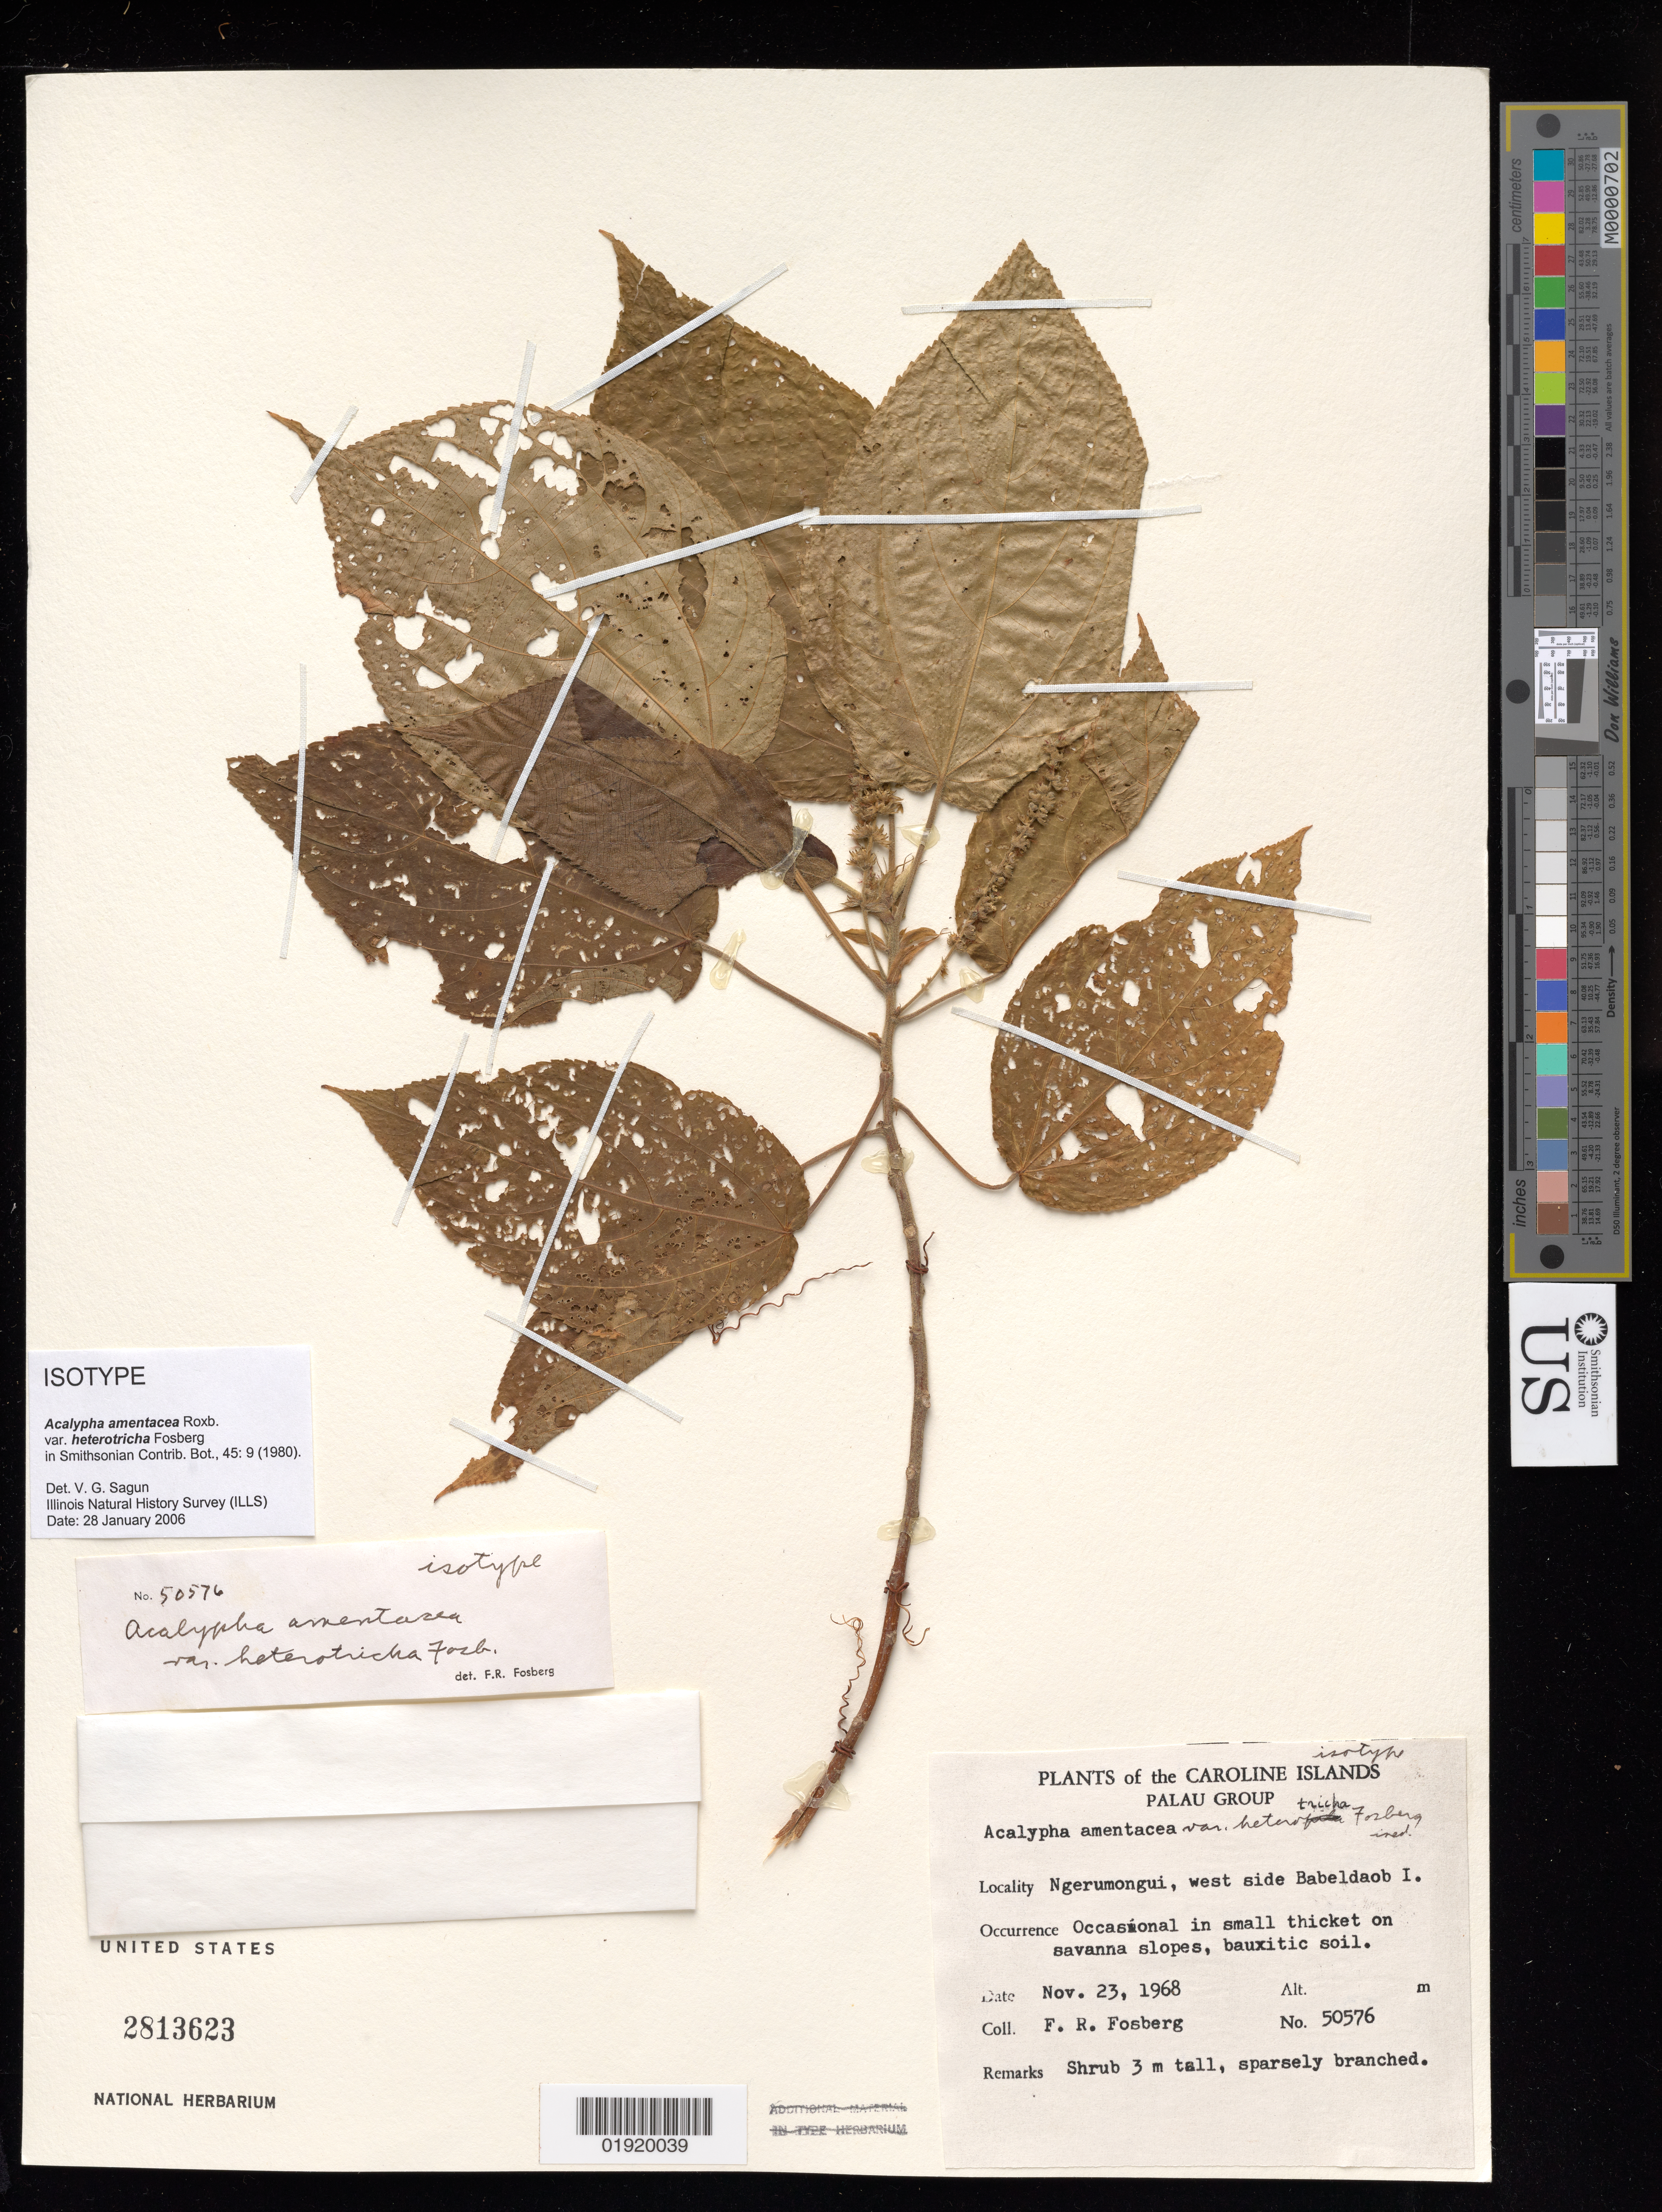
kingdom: Plantae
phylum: Tracheophyta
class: Magnoliopsida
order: Malpighiales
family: Euphorbiaceae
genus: Acalypha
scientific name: Acalypha amentacea var. heterotricha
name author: Fosberg in Fosberg & Sachet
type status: Isotype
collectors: F. R. Fosberg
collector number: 50576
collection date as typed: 23 Nov 1968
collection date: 1968-11-23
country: Palau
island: Babeldaob [Babelthuap]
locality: Caroline Islands, Palau group. Ngeromongui, west side Babeldaob I.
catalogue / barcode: US 2813623